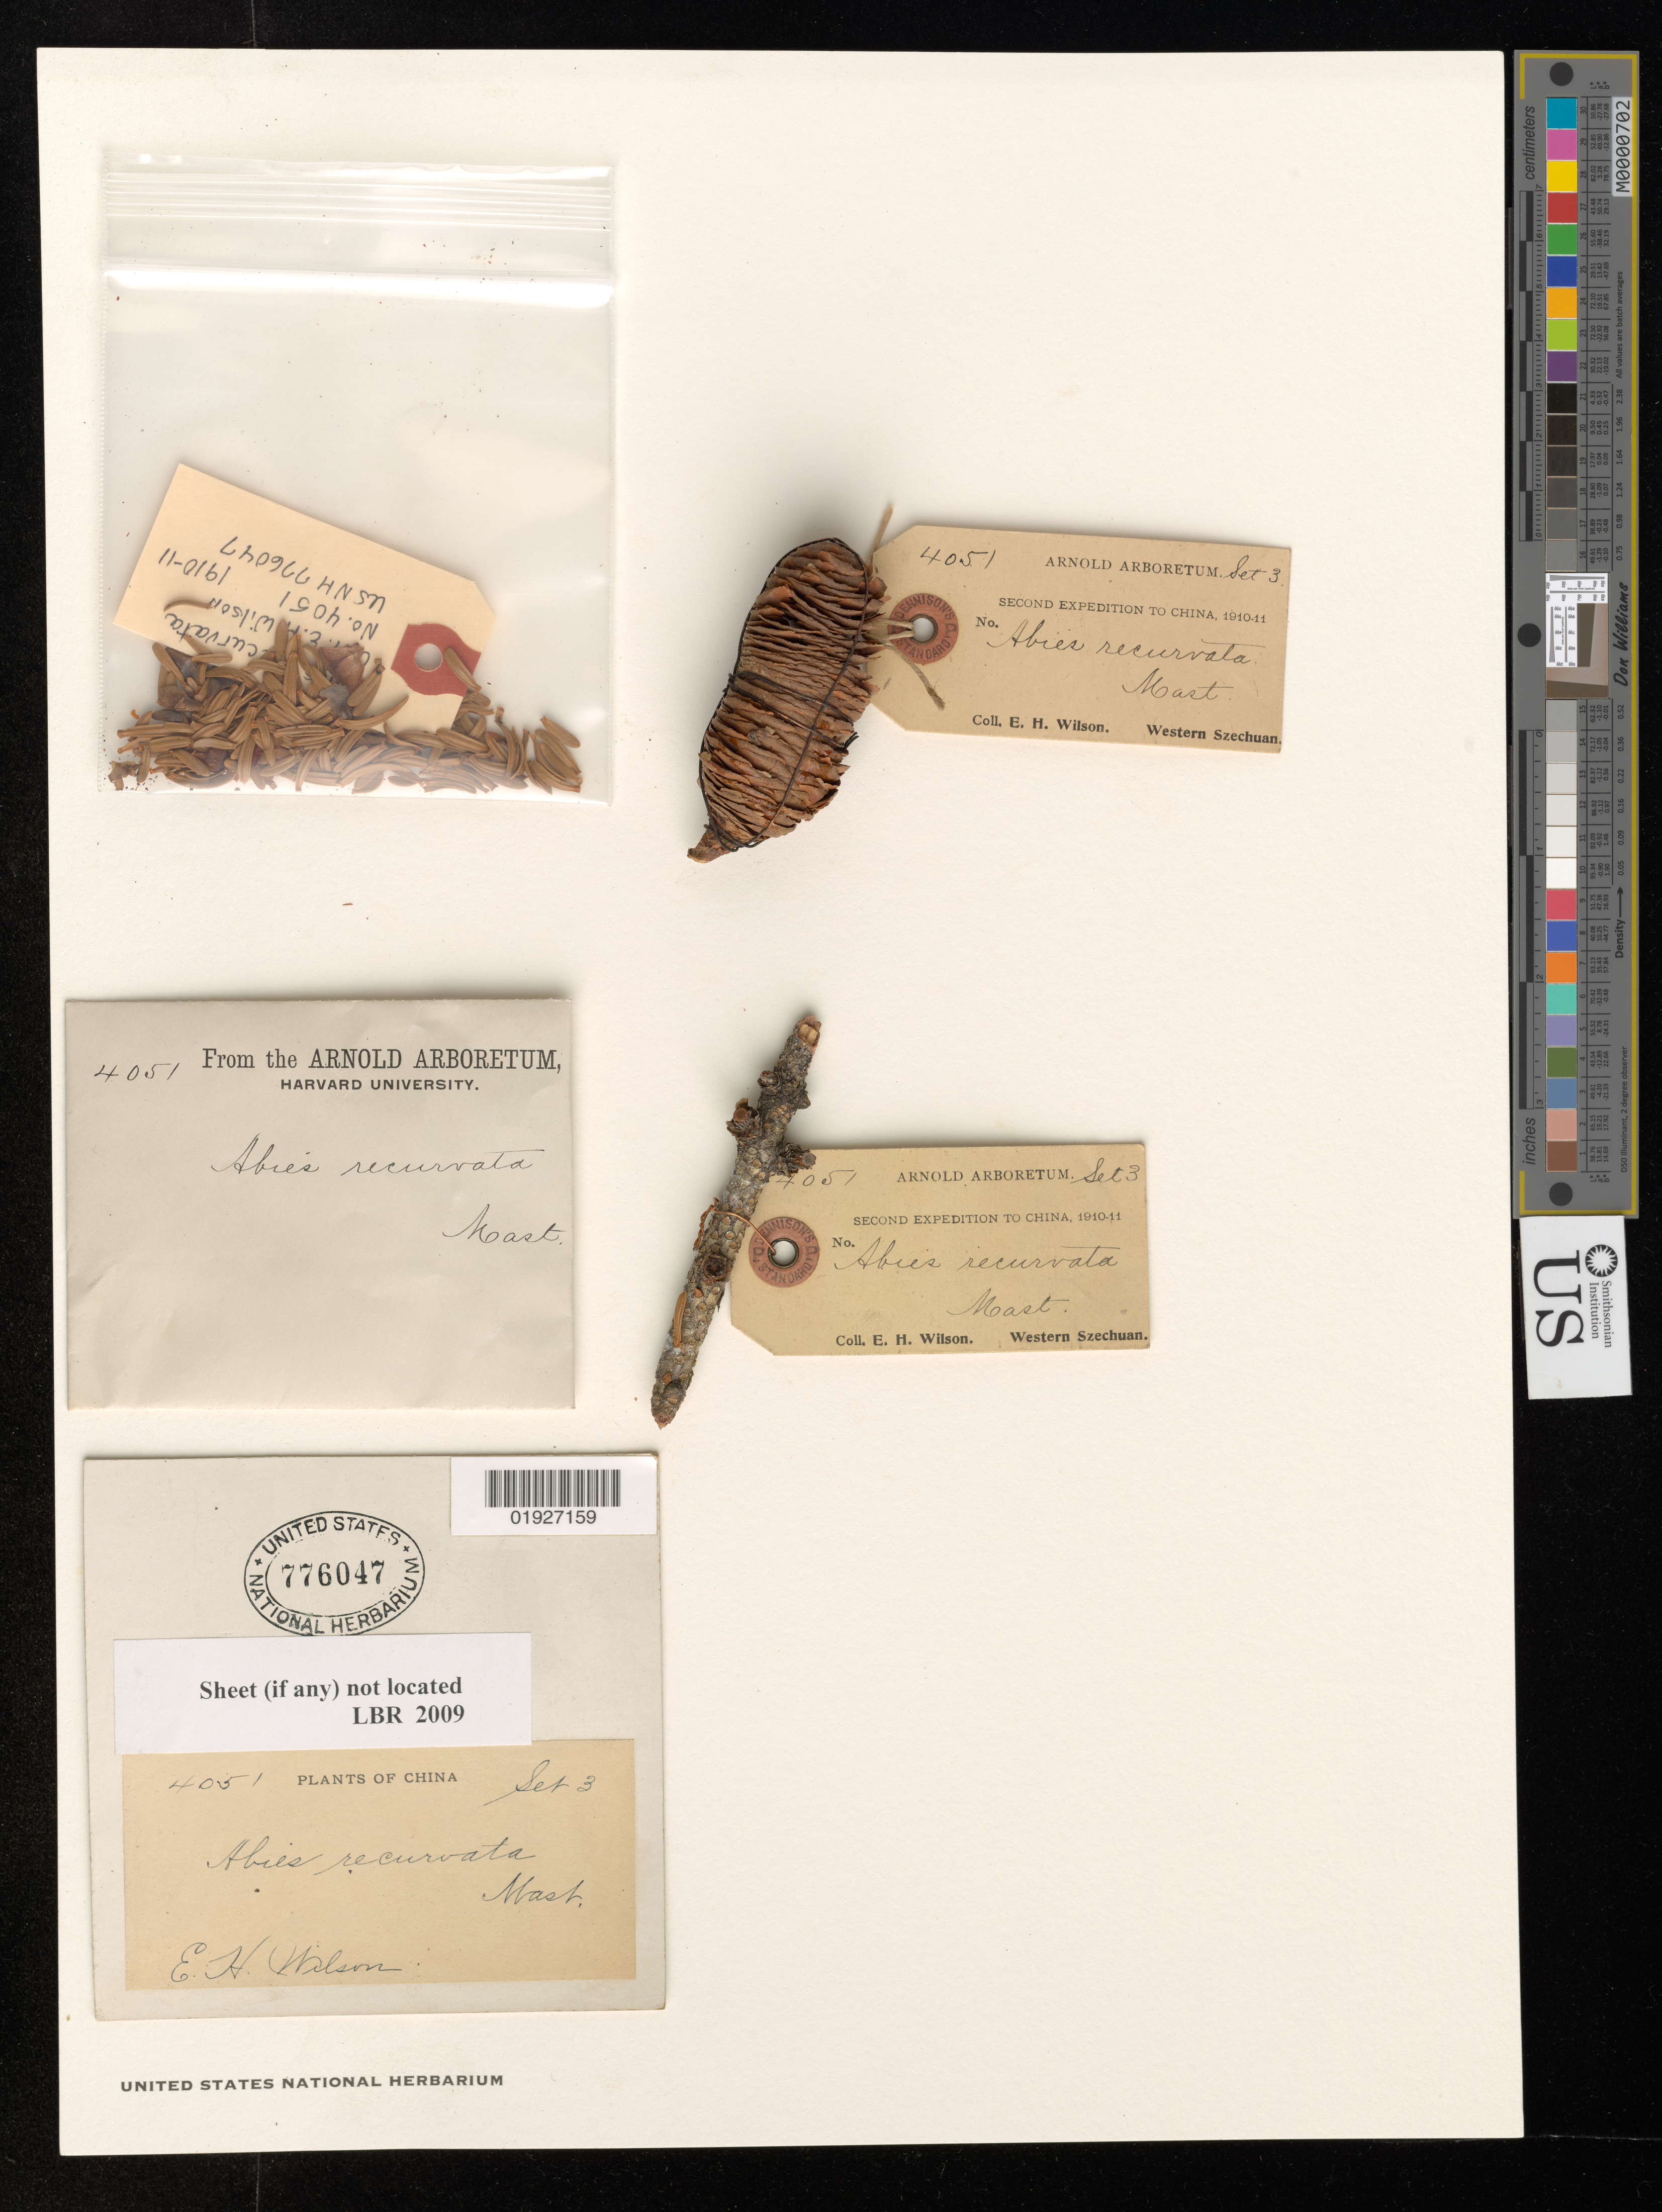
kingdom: Plantae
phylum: Tracheophyta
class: Pinopsida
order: Pinales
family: Pinaceae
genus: Abies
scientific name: Abies recurvata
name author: Mast.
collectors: E. H. Wilson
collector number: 4051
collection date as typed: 1910 to -- --- 1911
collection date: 1910/1911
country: China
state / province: Sichuan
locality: Western Szechuan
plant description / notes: USNH 776047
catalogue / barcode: US 776047